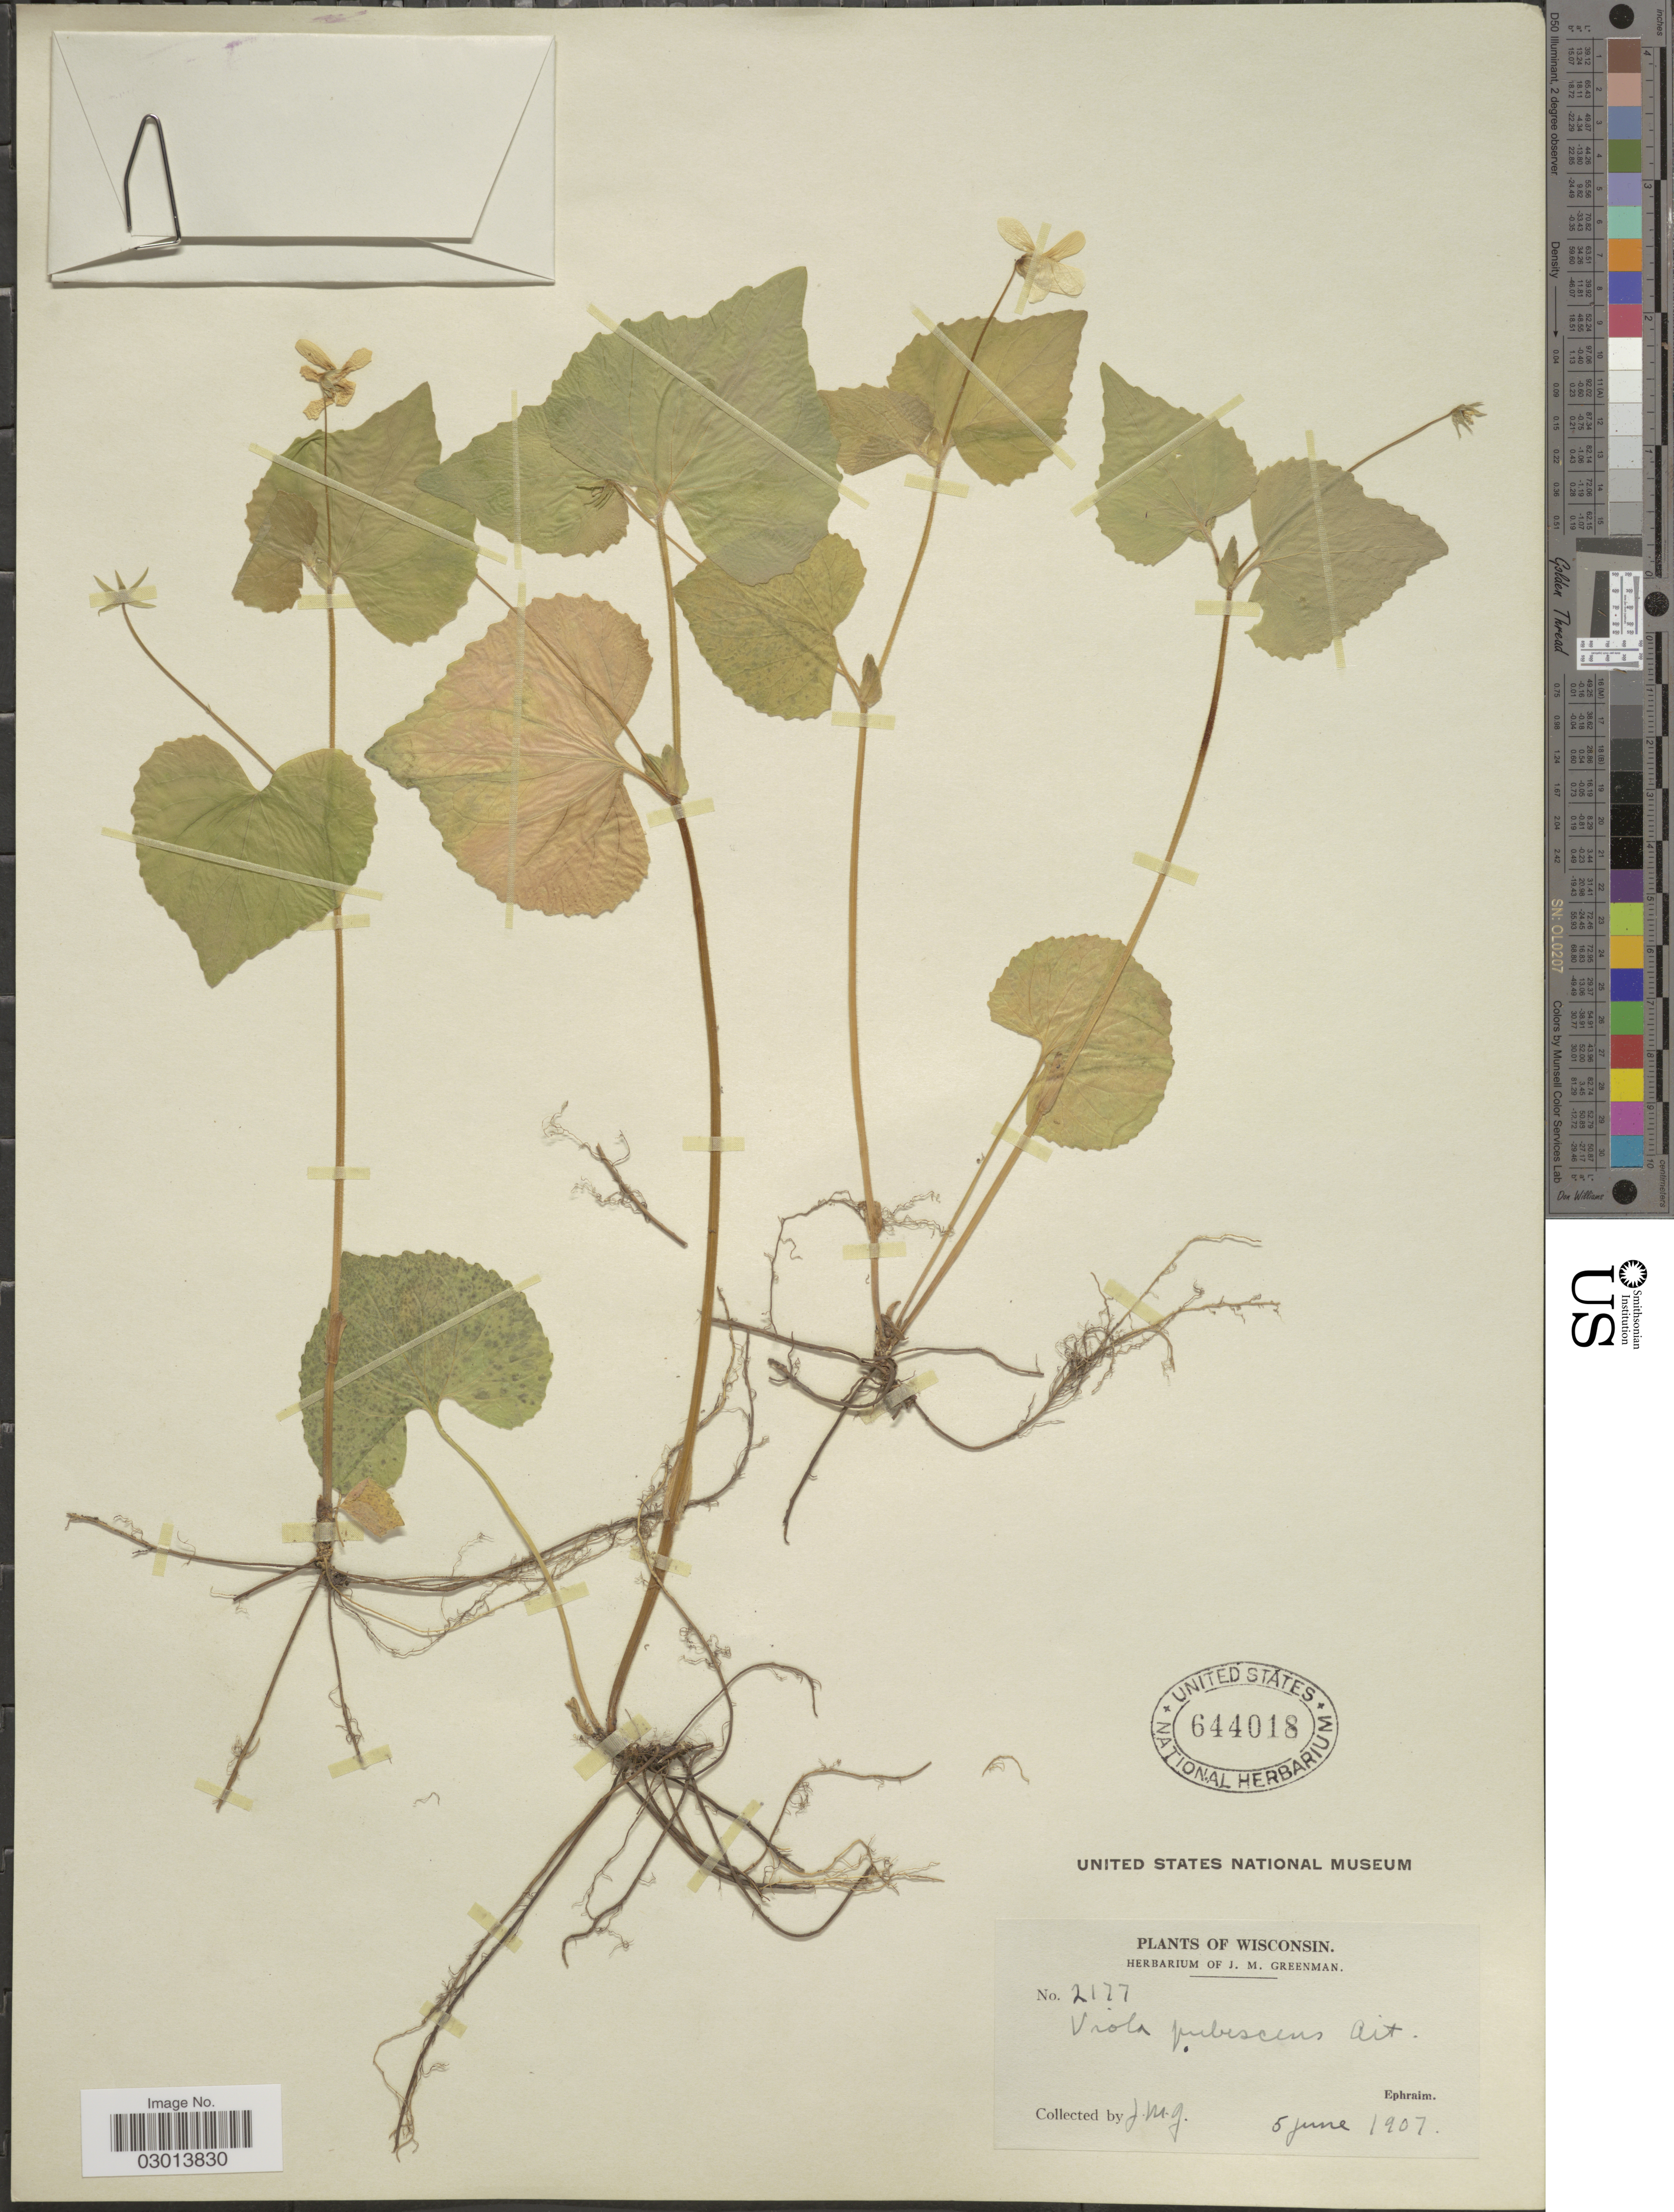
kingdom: Plantae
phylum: Tracheophyta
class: Magnoliopsida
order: Malpighiales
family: Violaceae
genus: Viola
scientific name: Viola pubescens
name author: Aiton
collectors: J. M. Greenman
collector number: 2177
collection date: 1907-06-05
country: United States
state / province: Wisconsin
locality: Ephraim.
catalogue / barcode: US 644018